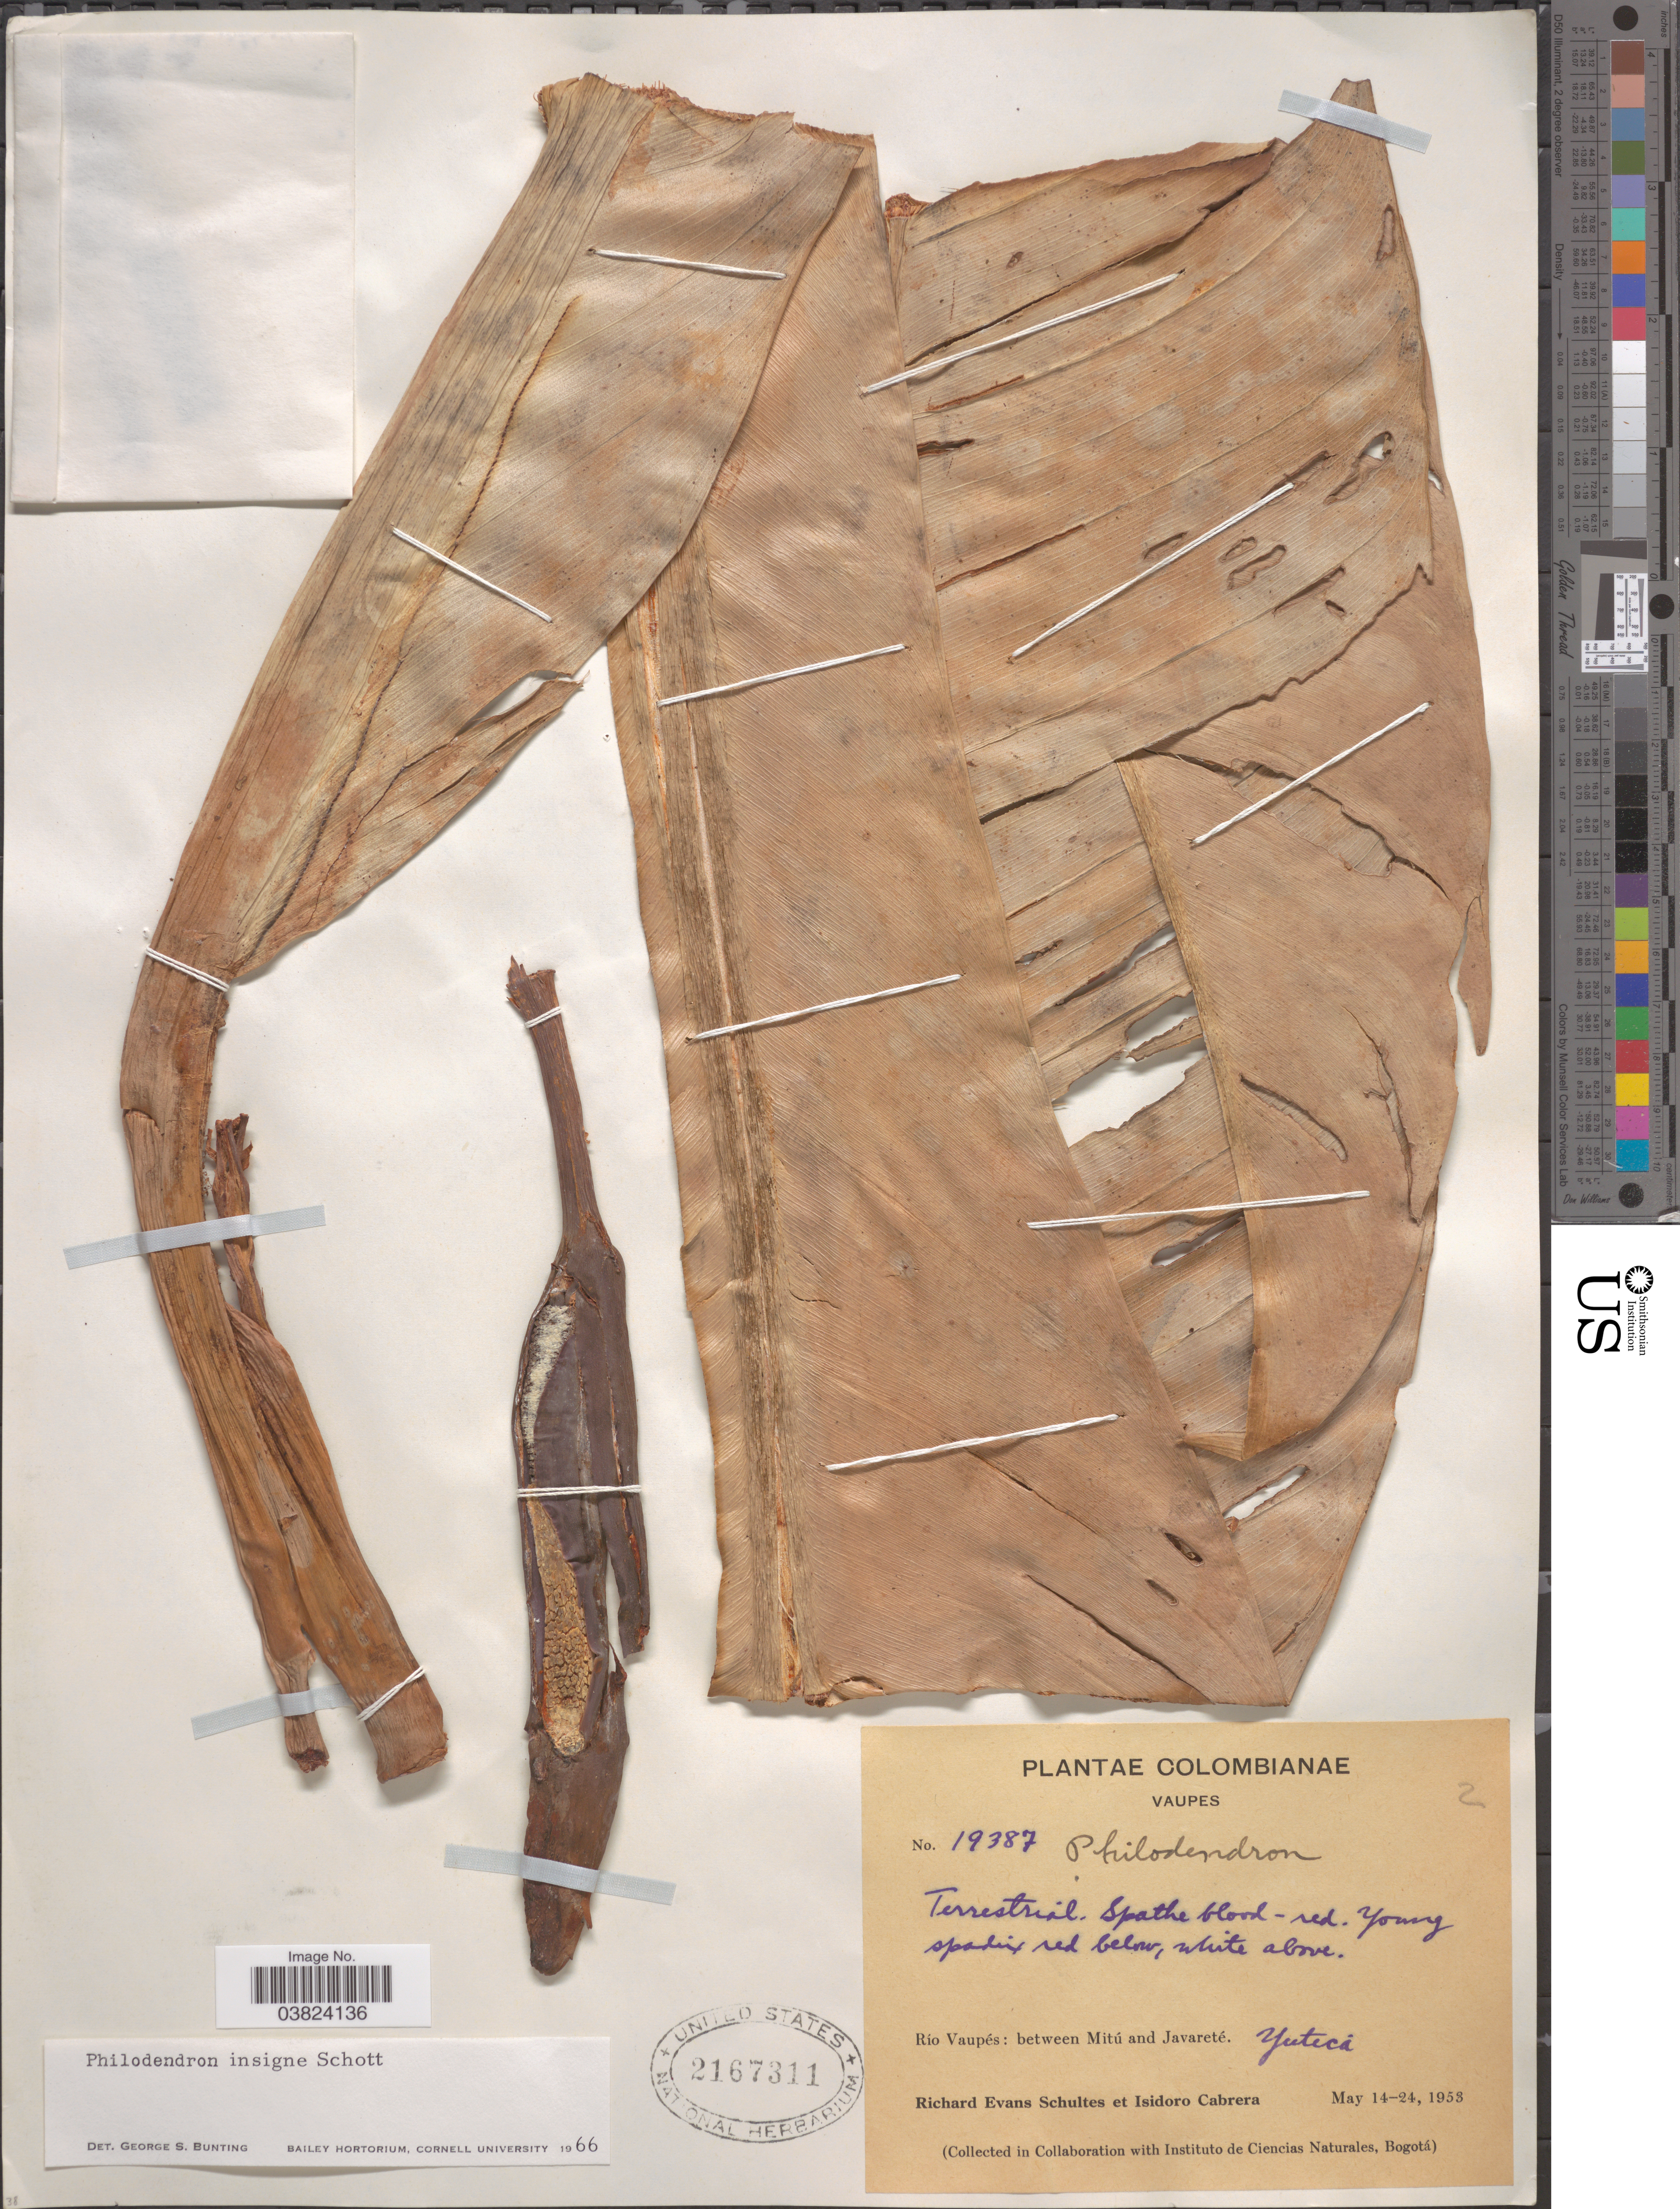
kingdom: Plantae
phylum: Tracheophyta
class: Liliopsida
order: Alismatales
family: Araceae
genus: Philodendron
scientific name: Philodendron insigne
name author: Schott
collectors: R. E. Schultes & I. Cabrera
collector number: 19387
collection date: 1953-05-14/1953-05-24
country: Colombia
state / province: Vaupés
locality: Río Vaupés: between Mitú and Javareté. Yutecá.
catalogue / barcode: US 2167311